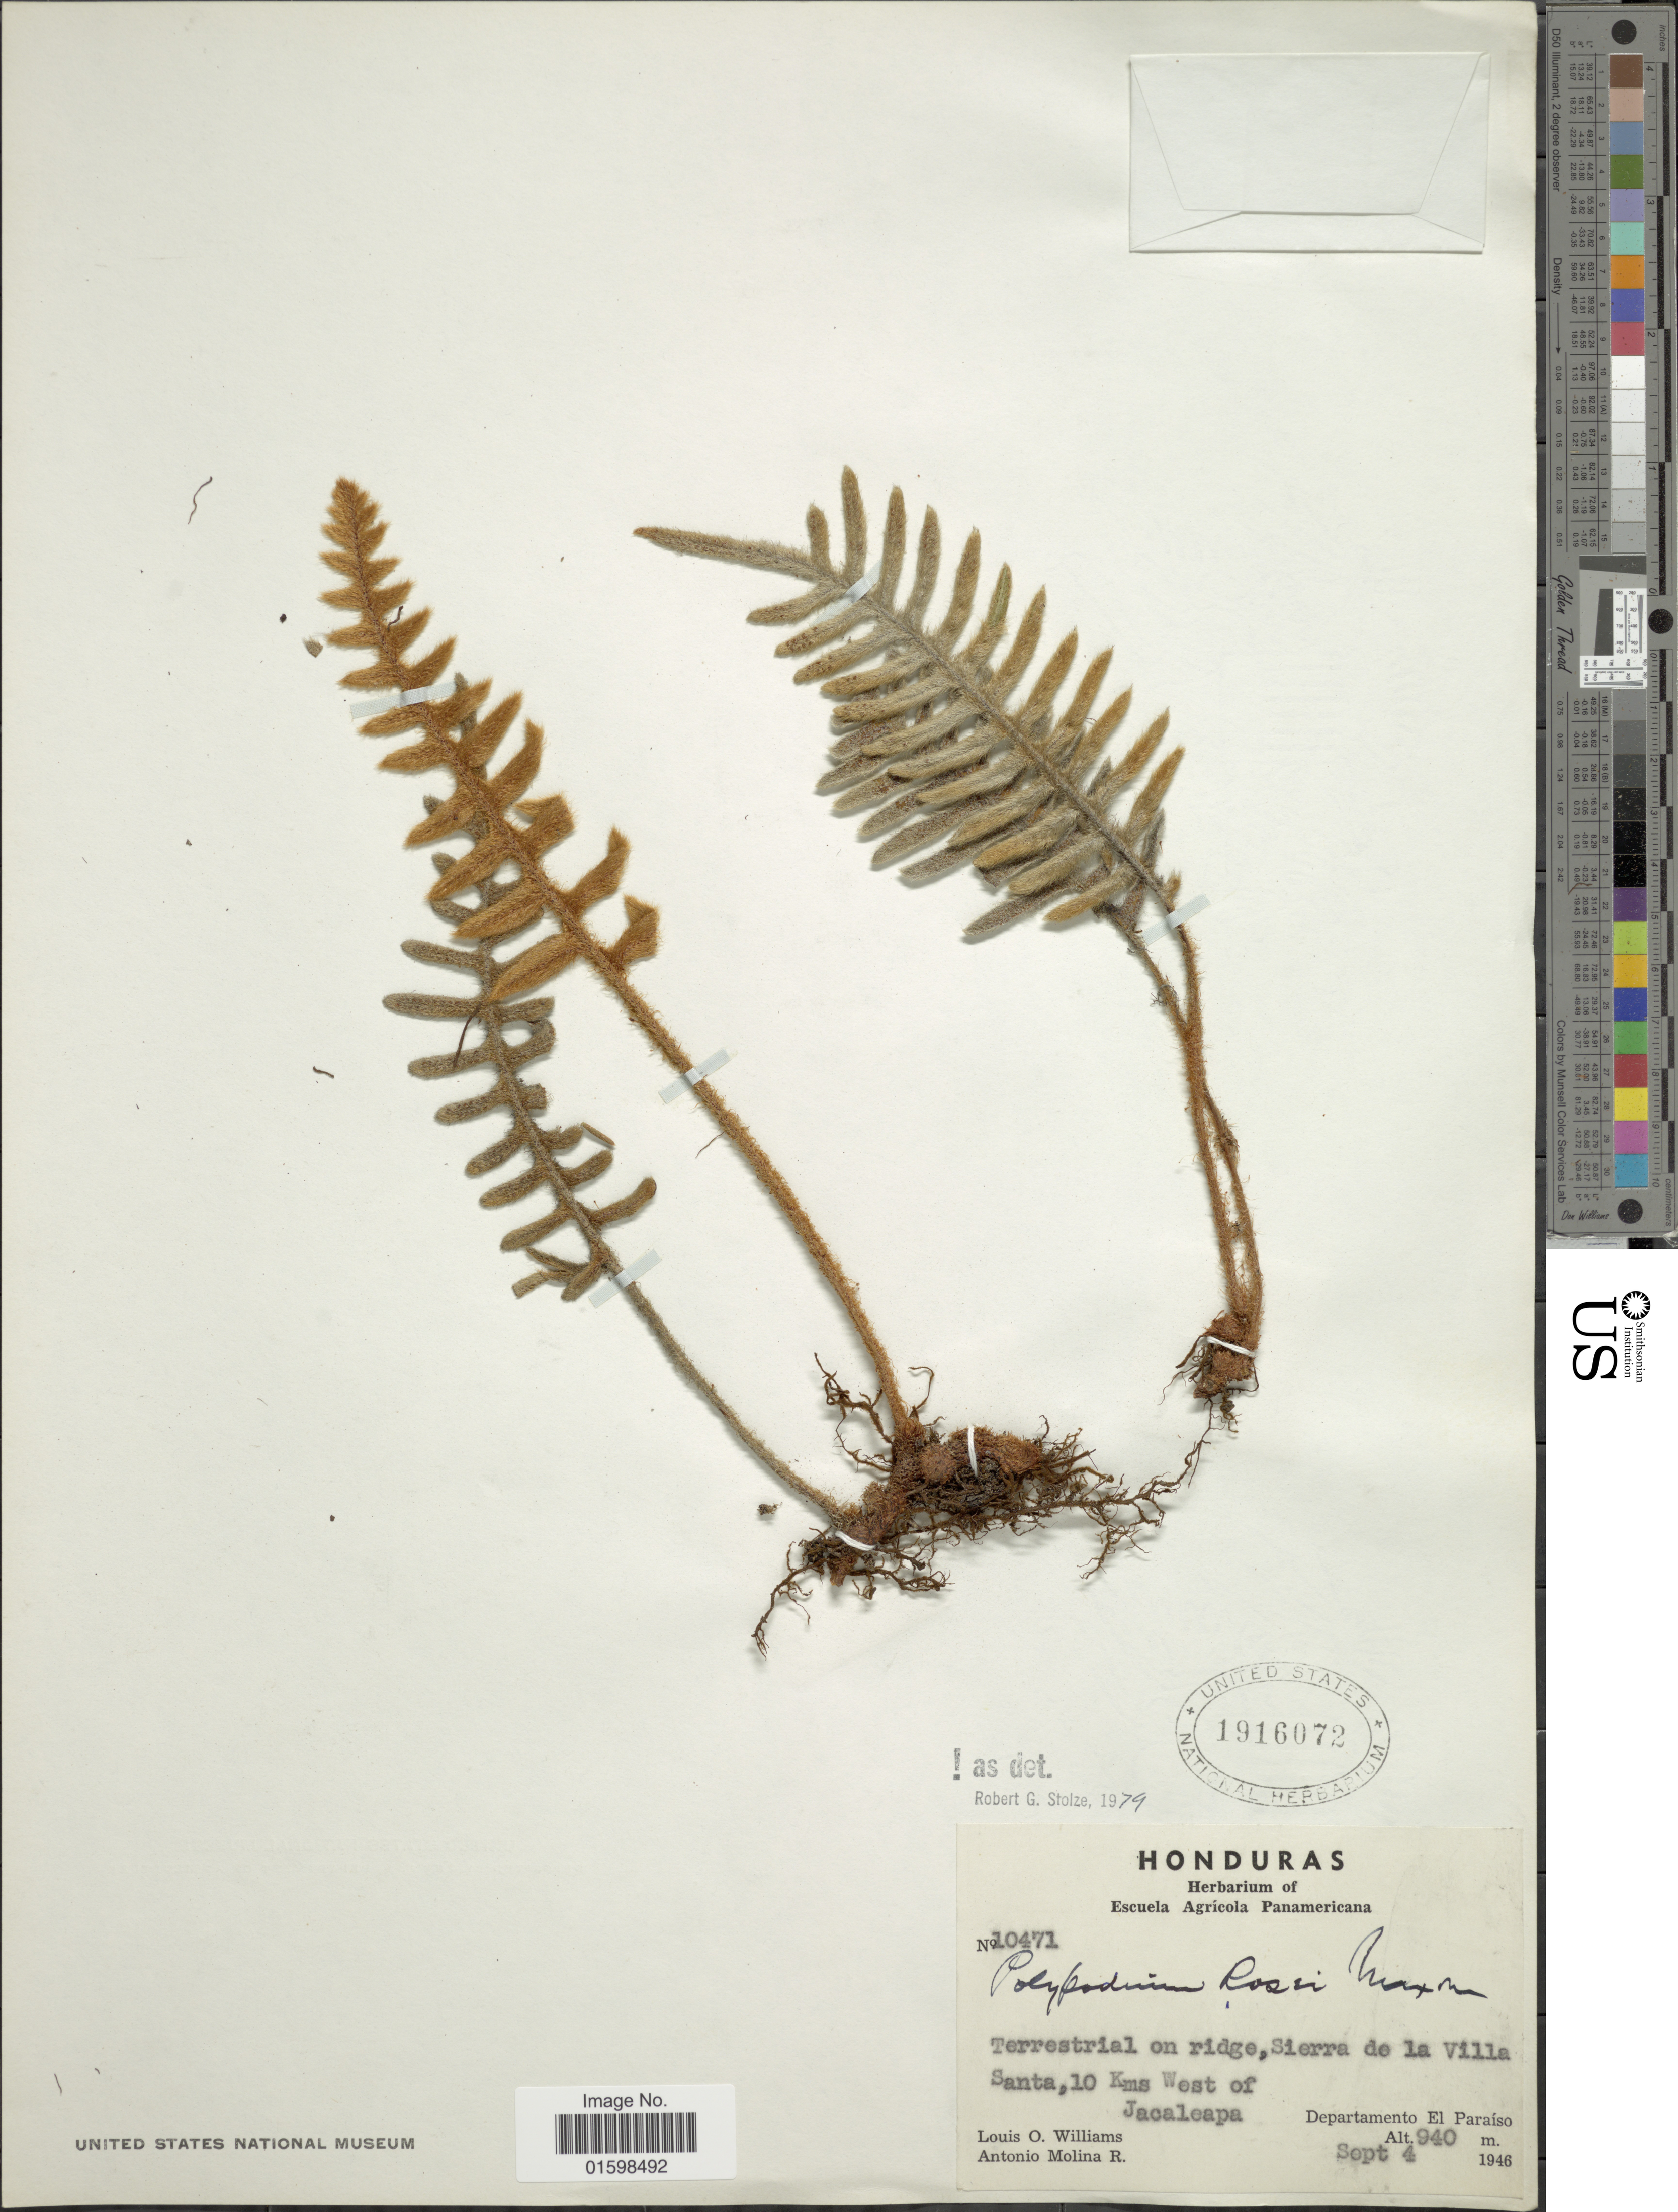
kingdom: Plantae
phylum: Tracheophyta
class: Polypodiopsida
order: Polypodiales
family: Polypodiaceae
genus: Pleopeltis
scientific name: Pleopeltis rosei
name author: (Maxon) A.R. Sm. & Tejero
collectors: L. O. Williams & A. Molina R.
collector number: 10471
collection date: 1946-09-04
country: Honduras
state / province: El Paraíso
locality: Terrestrial on ridge, Sierra de La Villa Santa, 10 kms west of Jacaleapa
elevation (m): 940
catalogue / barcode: US 1916072